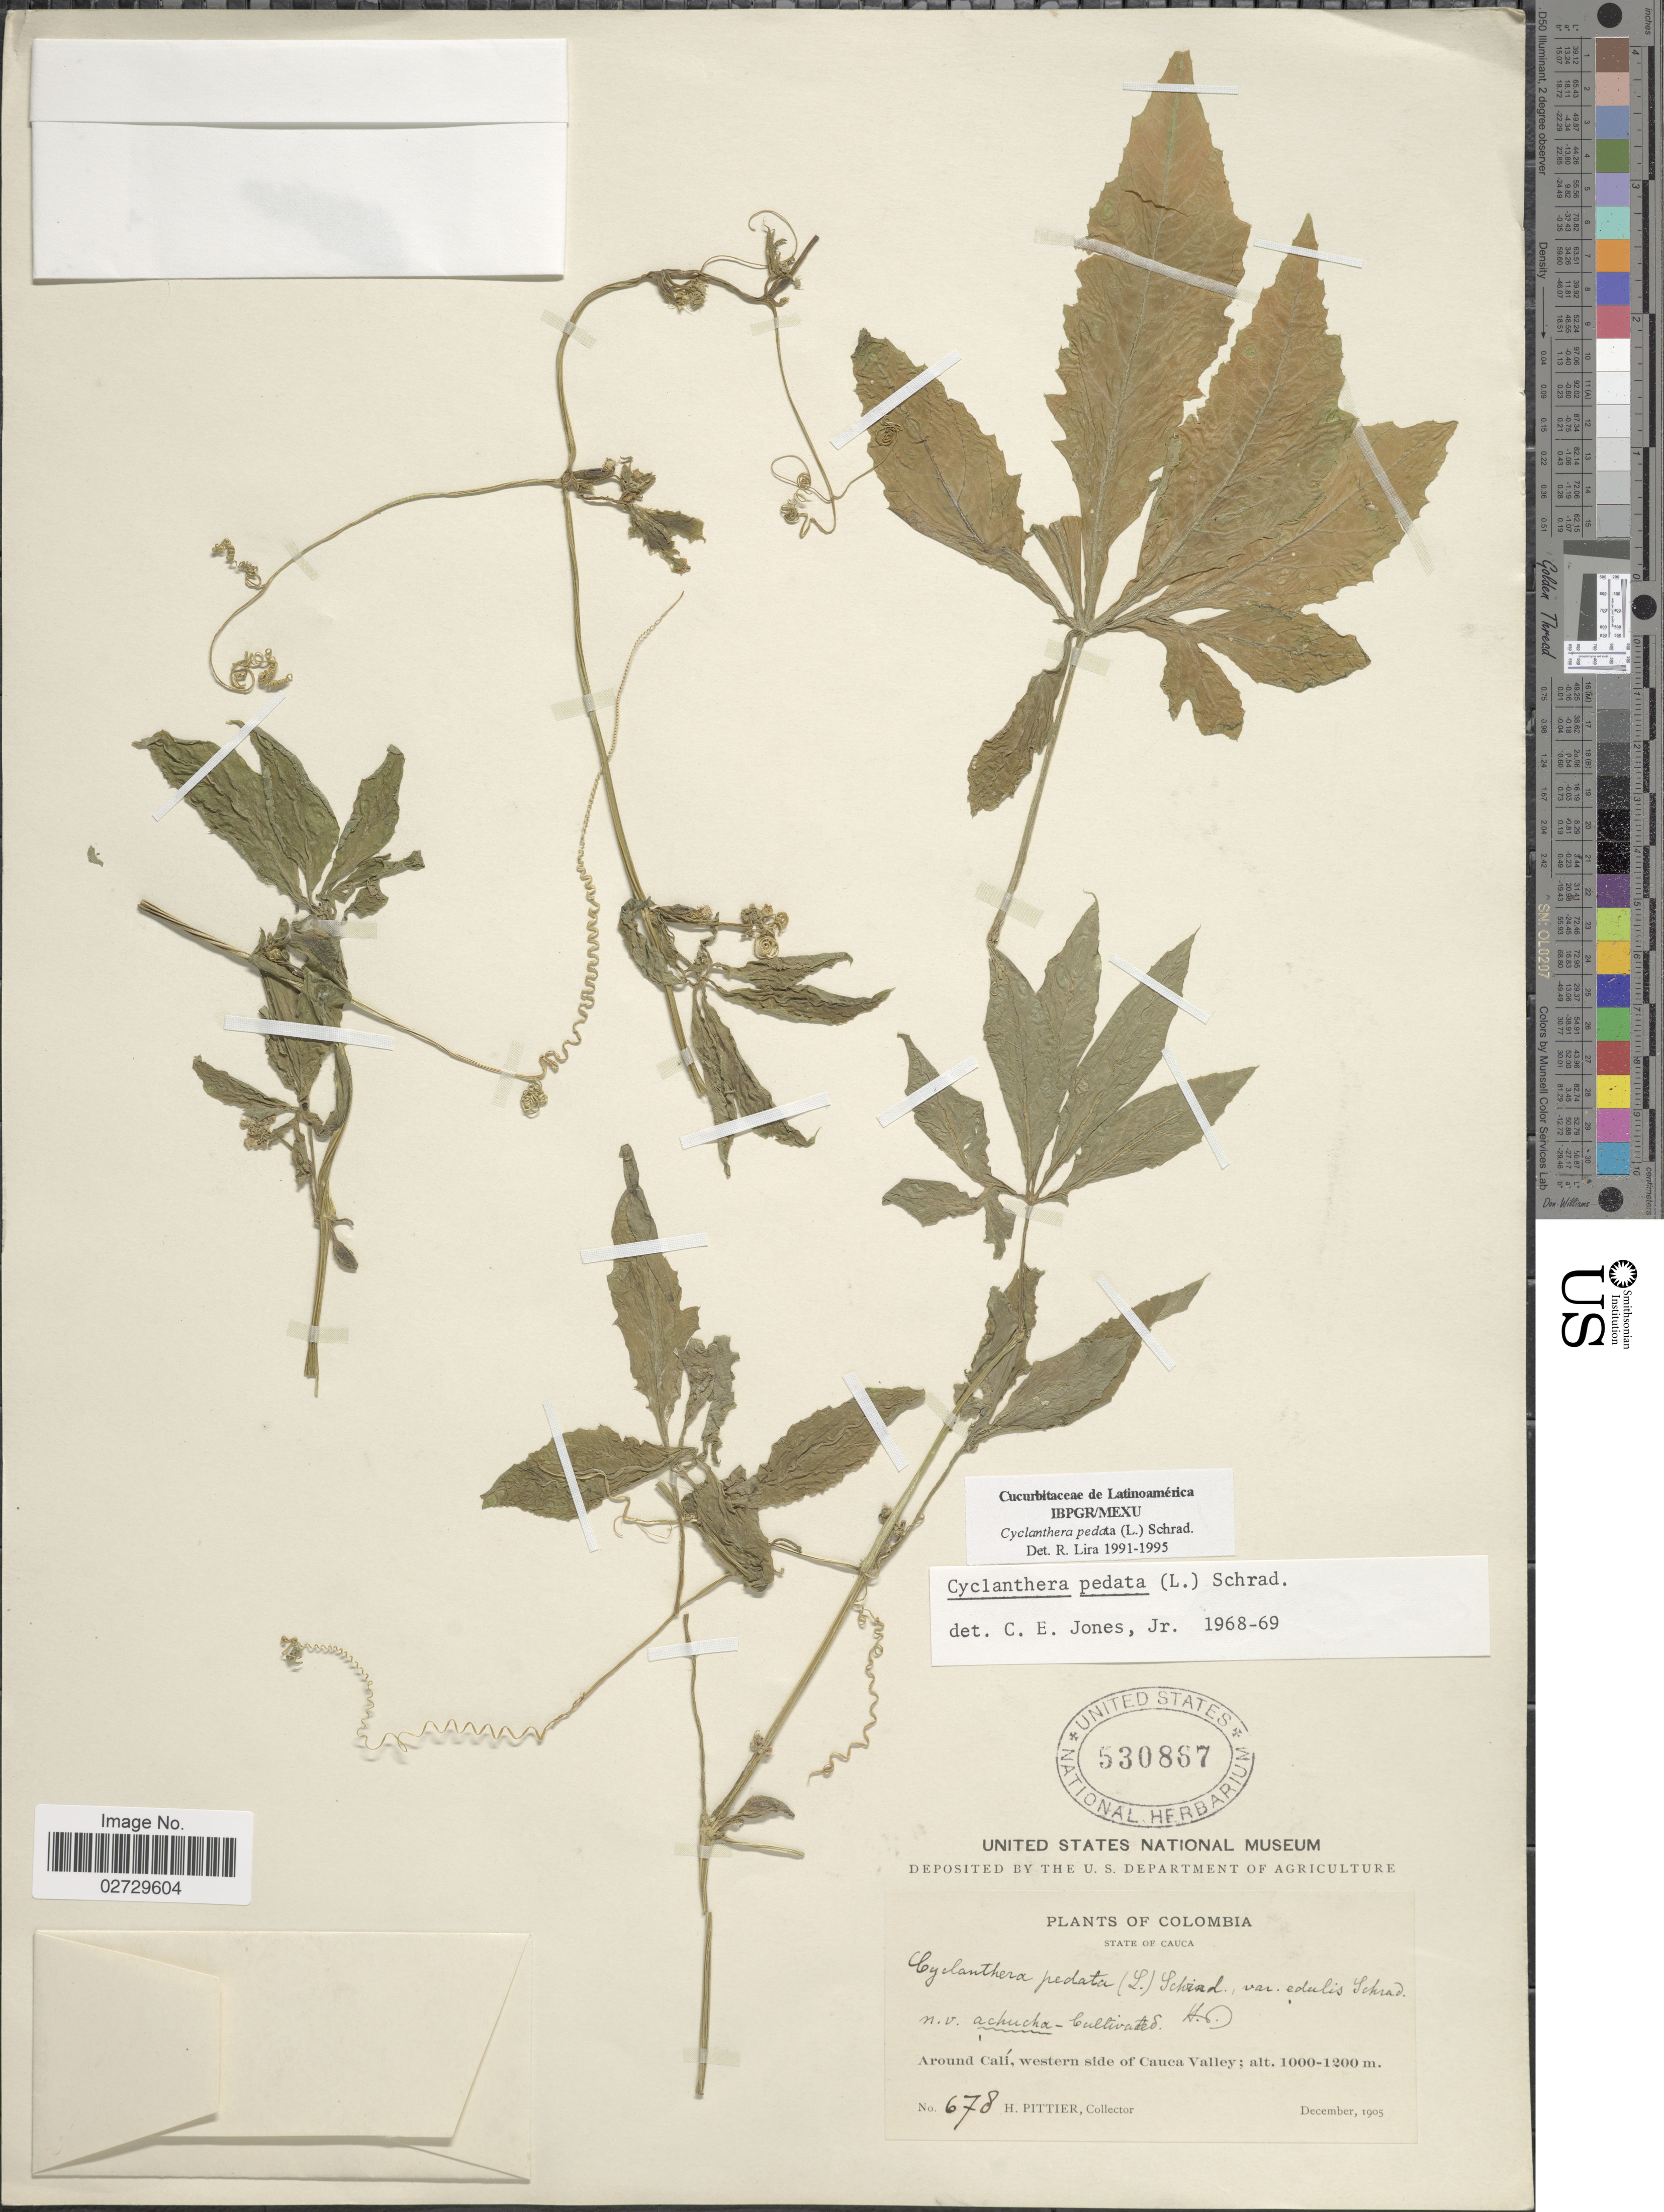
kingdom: Plantae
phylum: Tracheophyta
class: Magnoliopsida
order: Cucurbitales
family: Cucurbitaceae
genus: Cyclanthera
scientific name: Cyclanthera pedata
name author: (L.) Schrad.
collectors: H. F. Pittier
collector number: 678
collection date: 1905-12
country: Colombia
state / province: Cauca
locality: Around Cali, western side of Cauca Valley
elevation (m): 1000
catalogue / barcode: US 530867